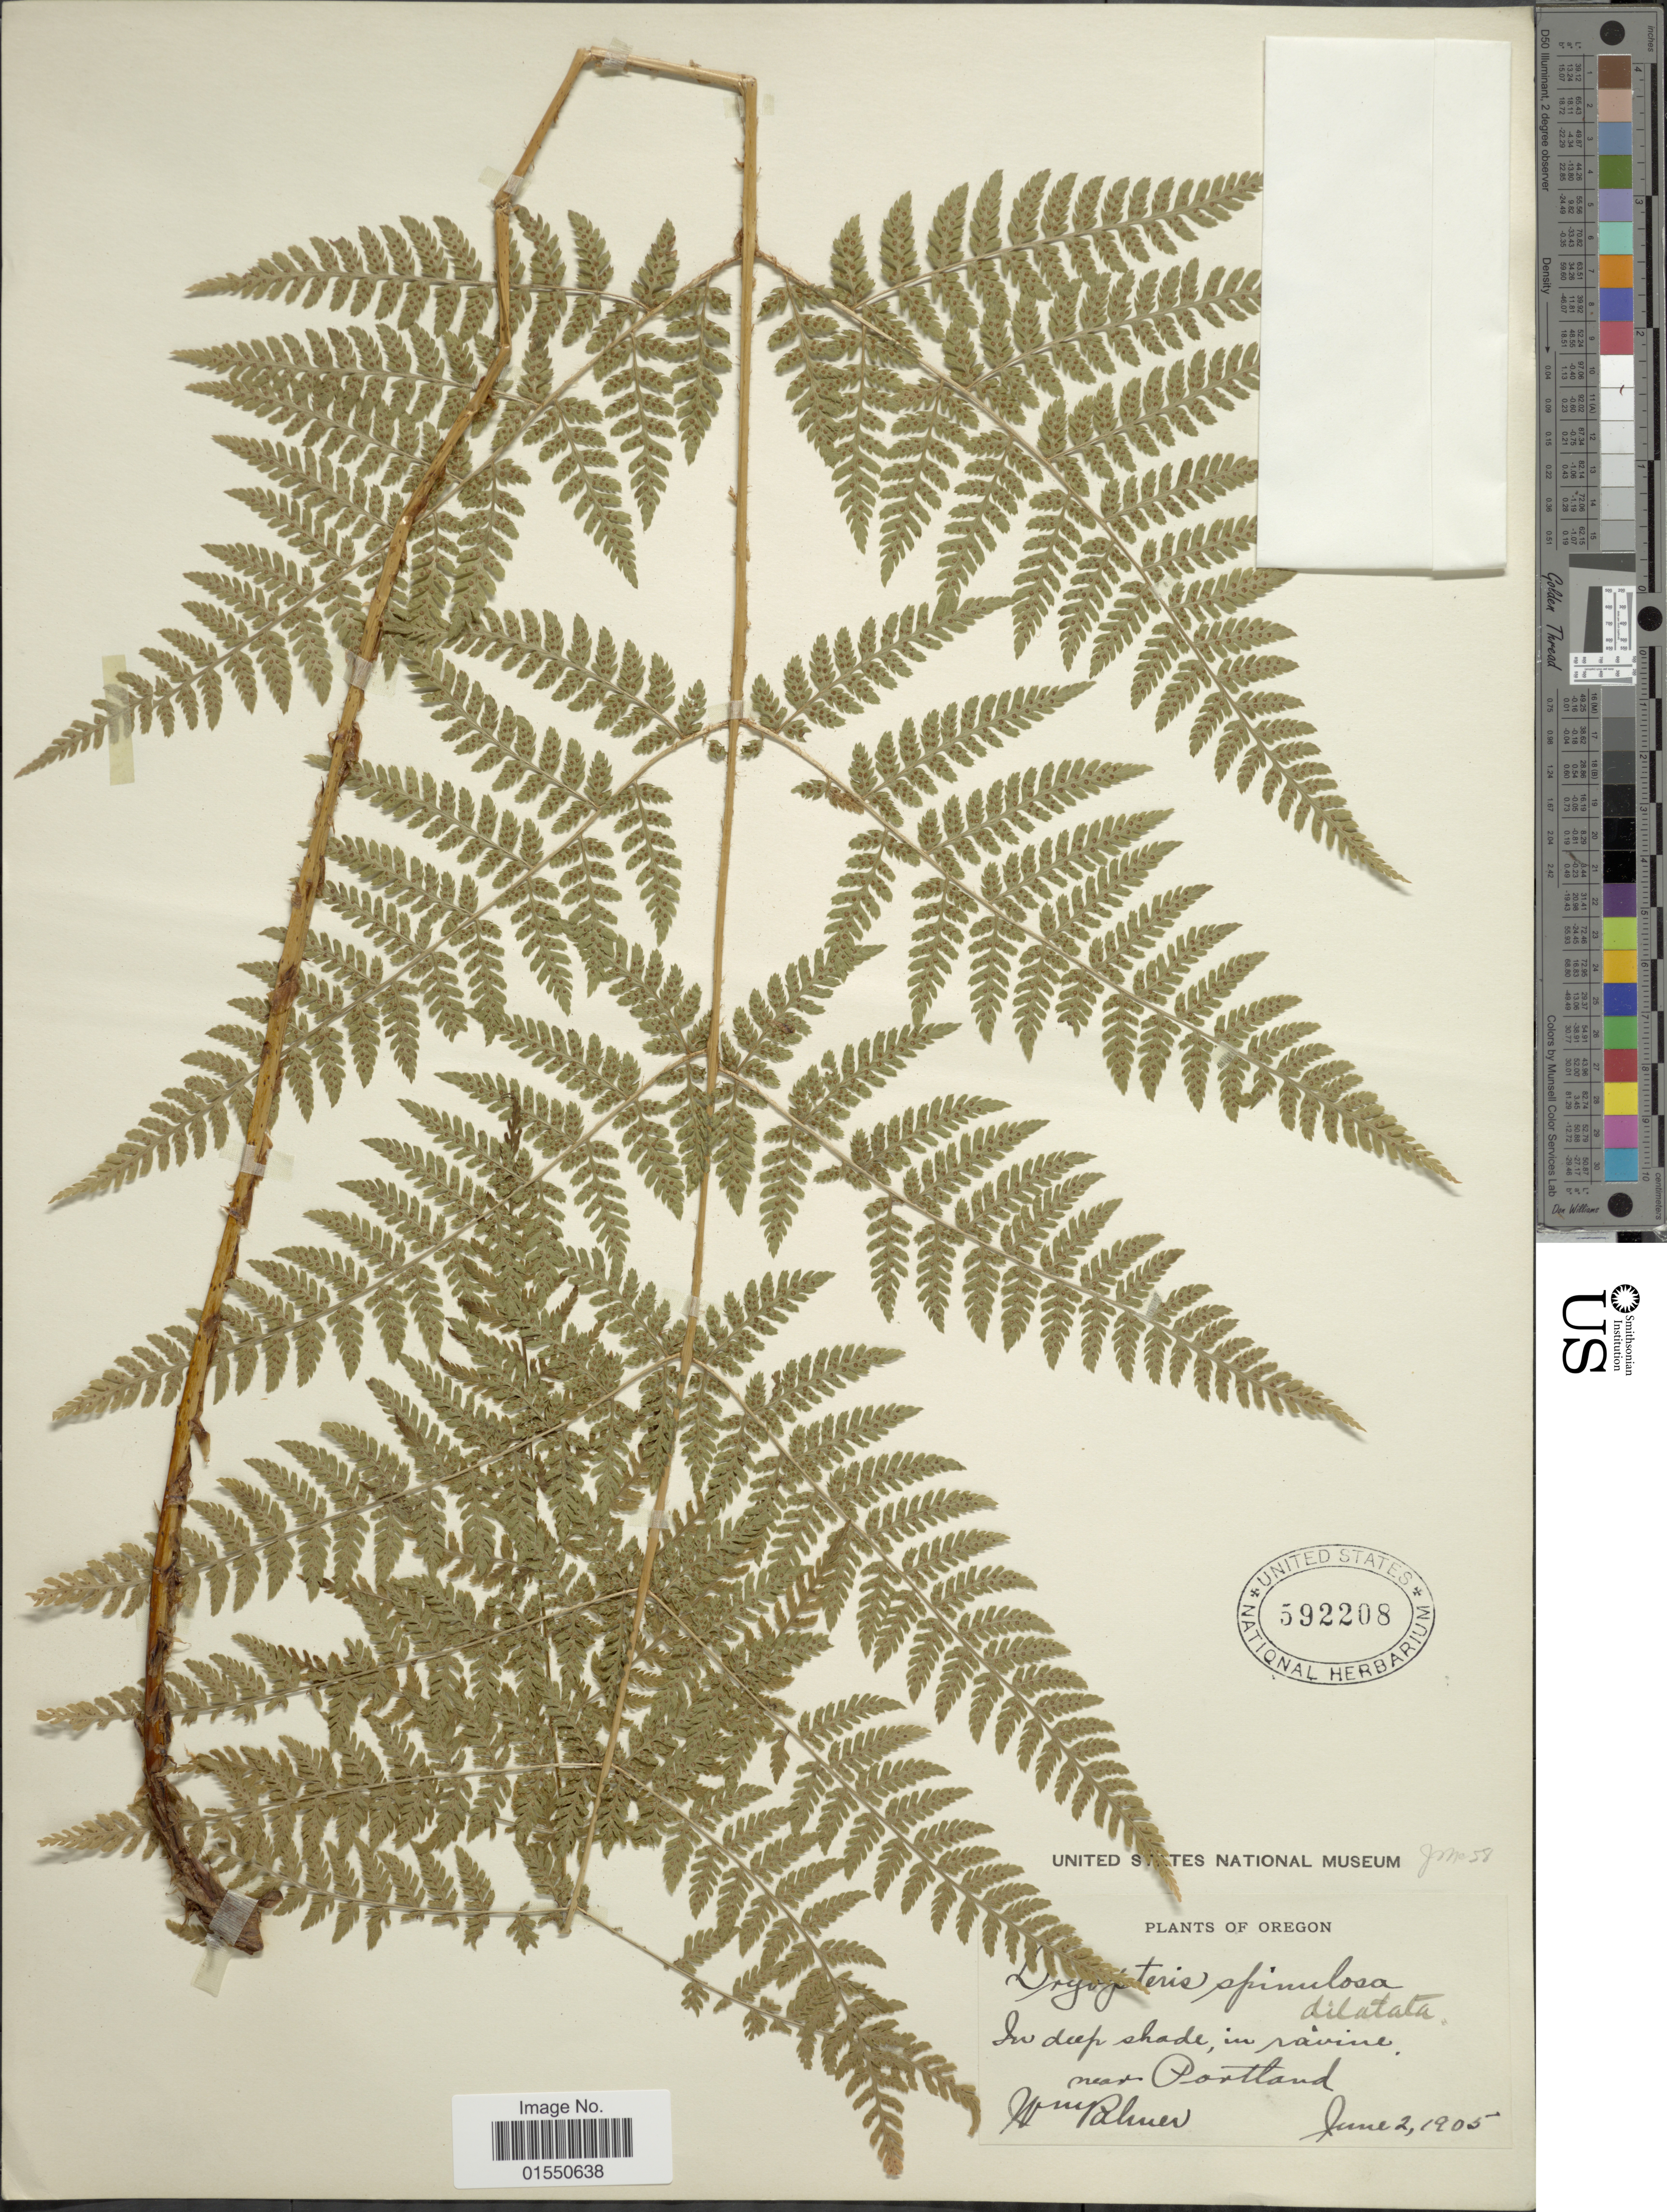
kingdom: Plantae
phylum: Tracheophyta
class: Polypodiopsida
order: Polypodiales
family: Dryopteridaceae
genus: Dryopteris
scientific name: Dryopteris expansa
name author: (C. Presl) Fraser-Jenk. & Jermy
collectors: W. Palmer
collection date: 1905-06-02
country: United States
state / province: Oregon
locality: In deep shade, in ravine near Portland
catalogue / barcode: US 592208